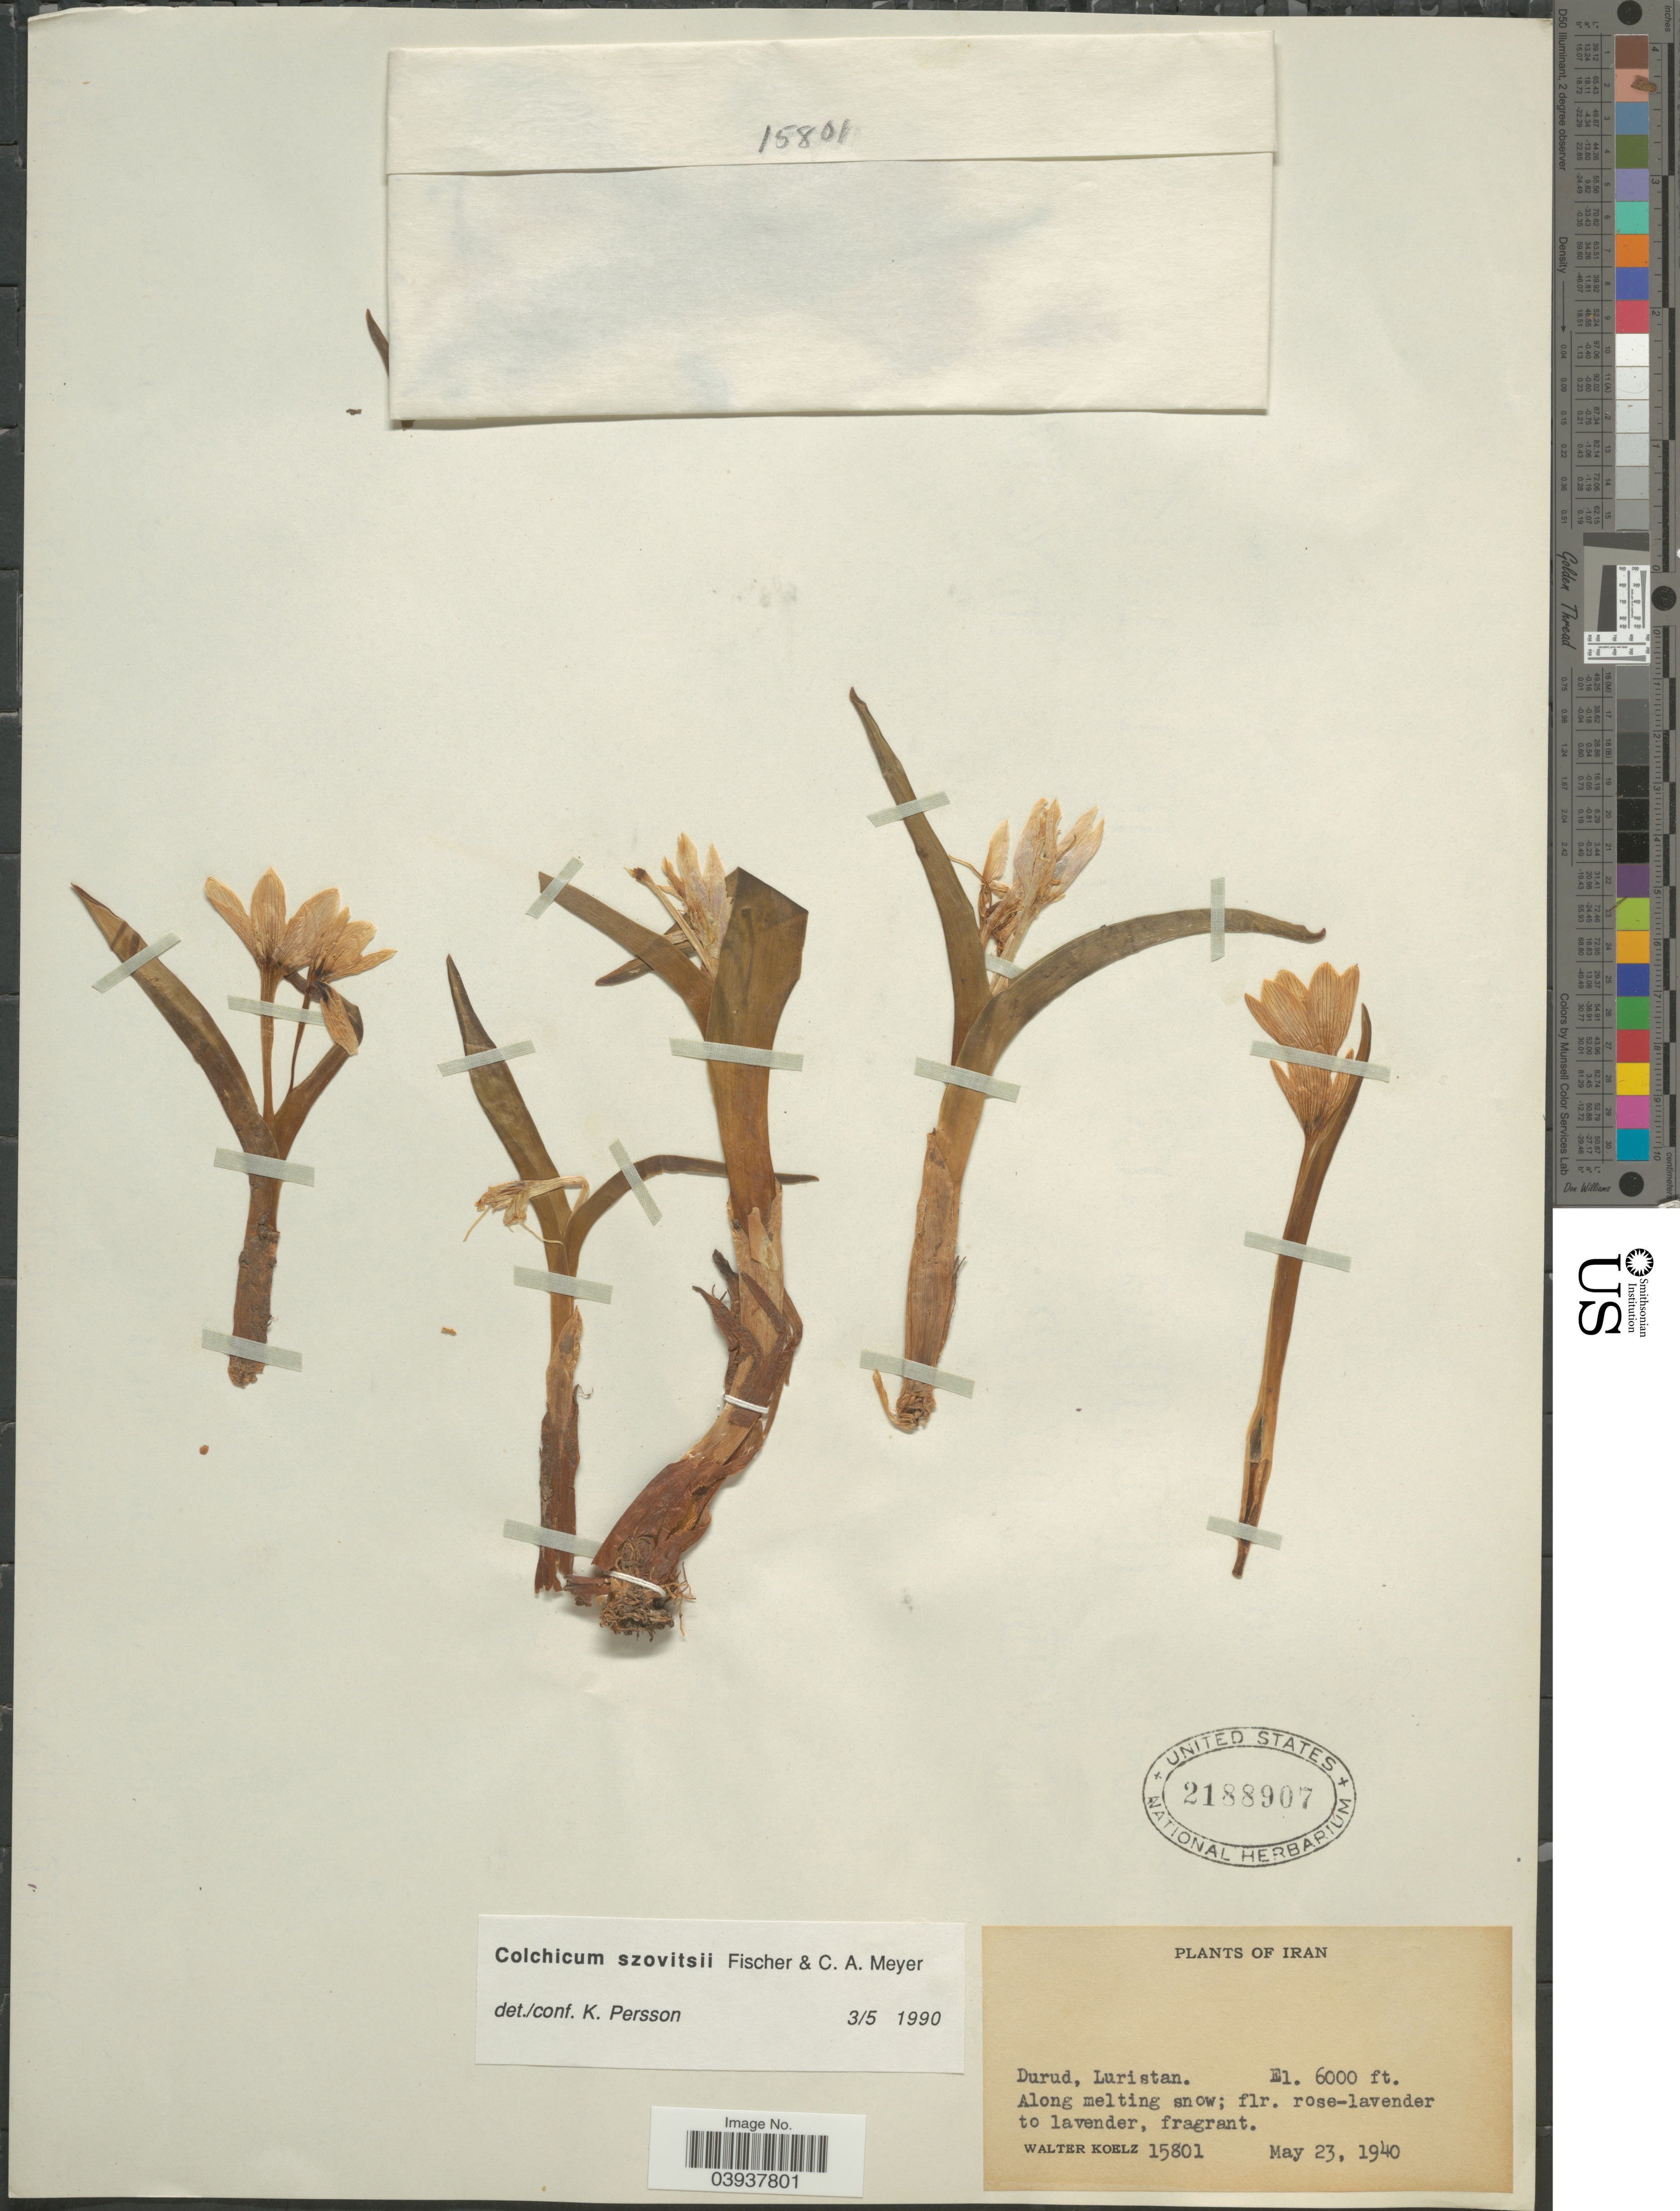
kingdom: Plantae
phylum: Tracheophyta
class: Liliopsida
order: Liliales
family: Colchicaceae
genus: Colchicum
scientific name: Colchicum szovitsii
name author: Fisch. & C.A. Mey.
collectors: W. N. Koelz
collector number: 15801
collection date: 1940-05-23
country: Iran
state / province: Lorestan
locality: Durud, Luristan. Along melting snow.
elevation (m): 1829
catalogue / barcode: US 2188907